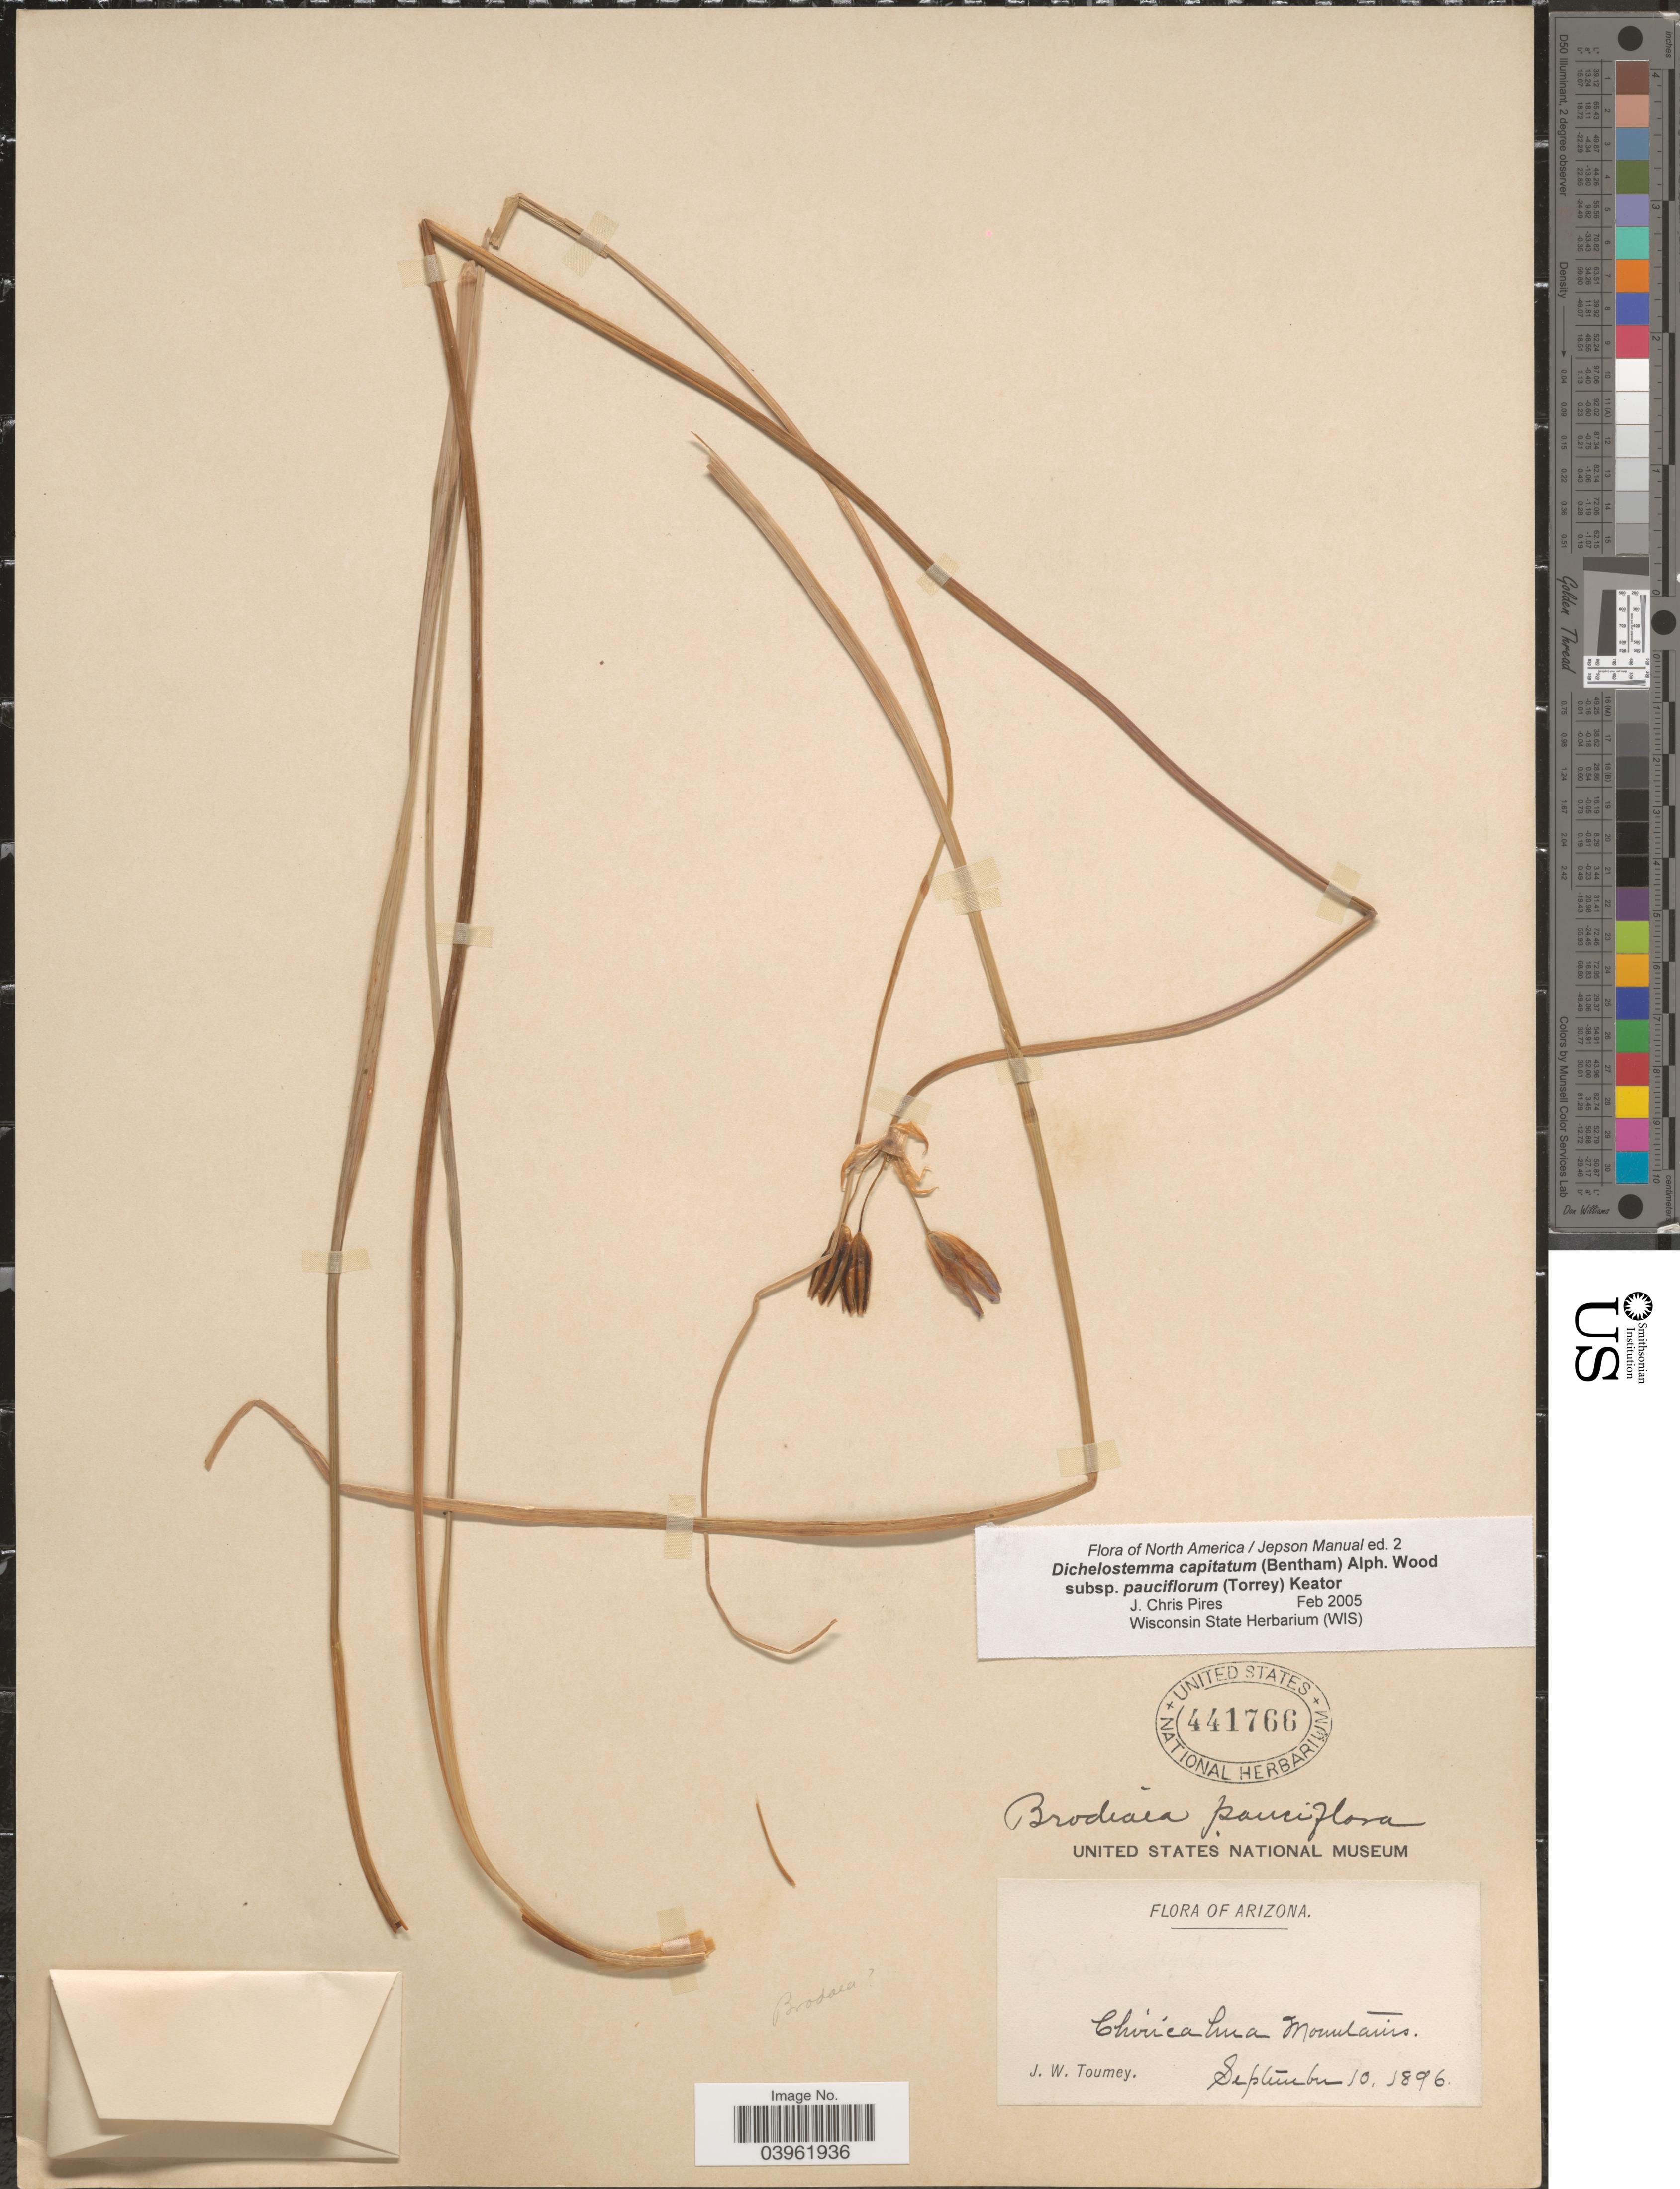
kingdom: Plantae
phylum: Tracheophyta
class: Liliopsida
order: Asparagales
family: Asparagaceae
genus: Dichelostemma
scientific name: Dichelostemma capitatum subsp. pauciflorum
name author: (Torr.) Keator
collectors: J. W. Toumey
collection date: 1896-09-10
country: United States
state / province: Arizona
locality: Chiricahua Mountains.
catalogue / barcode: US 441766